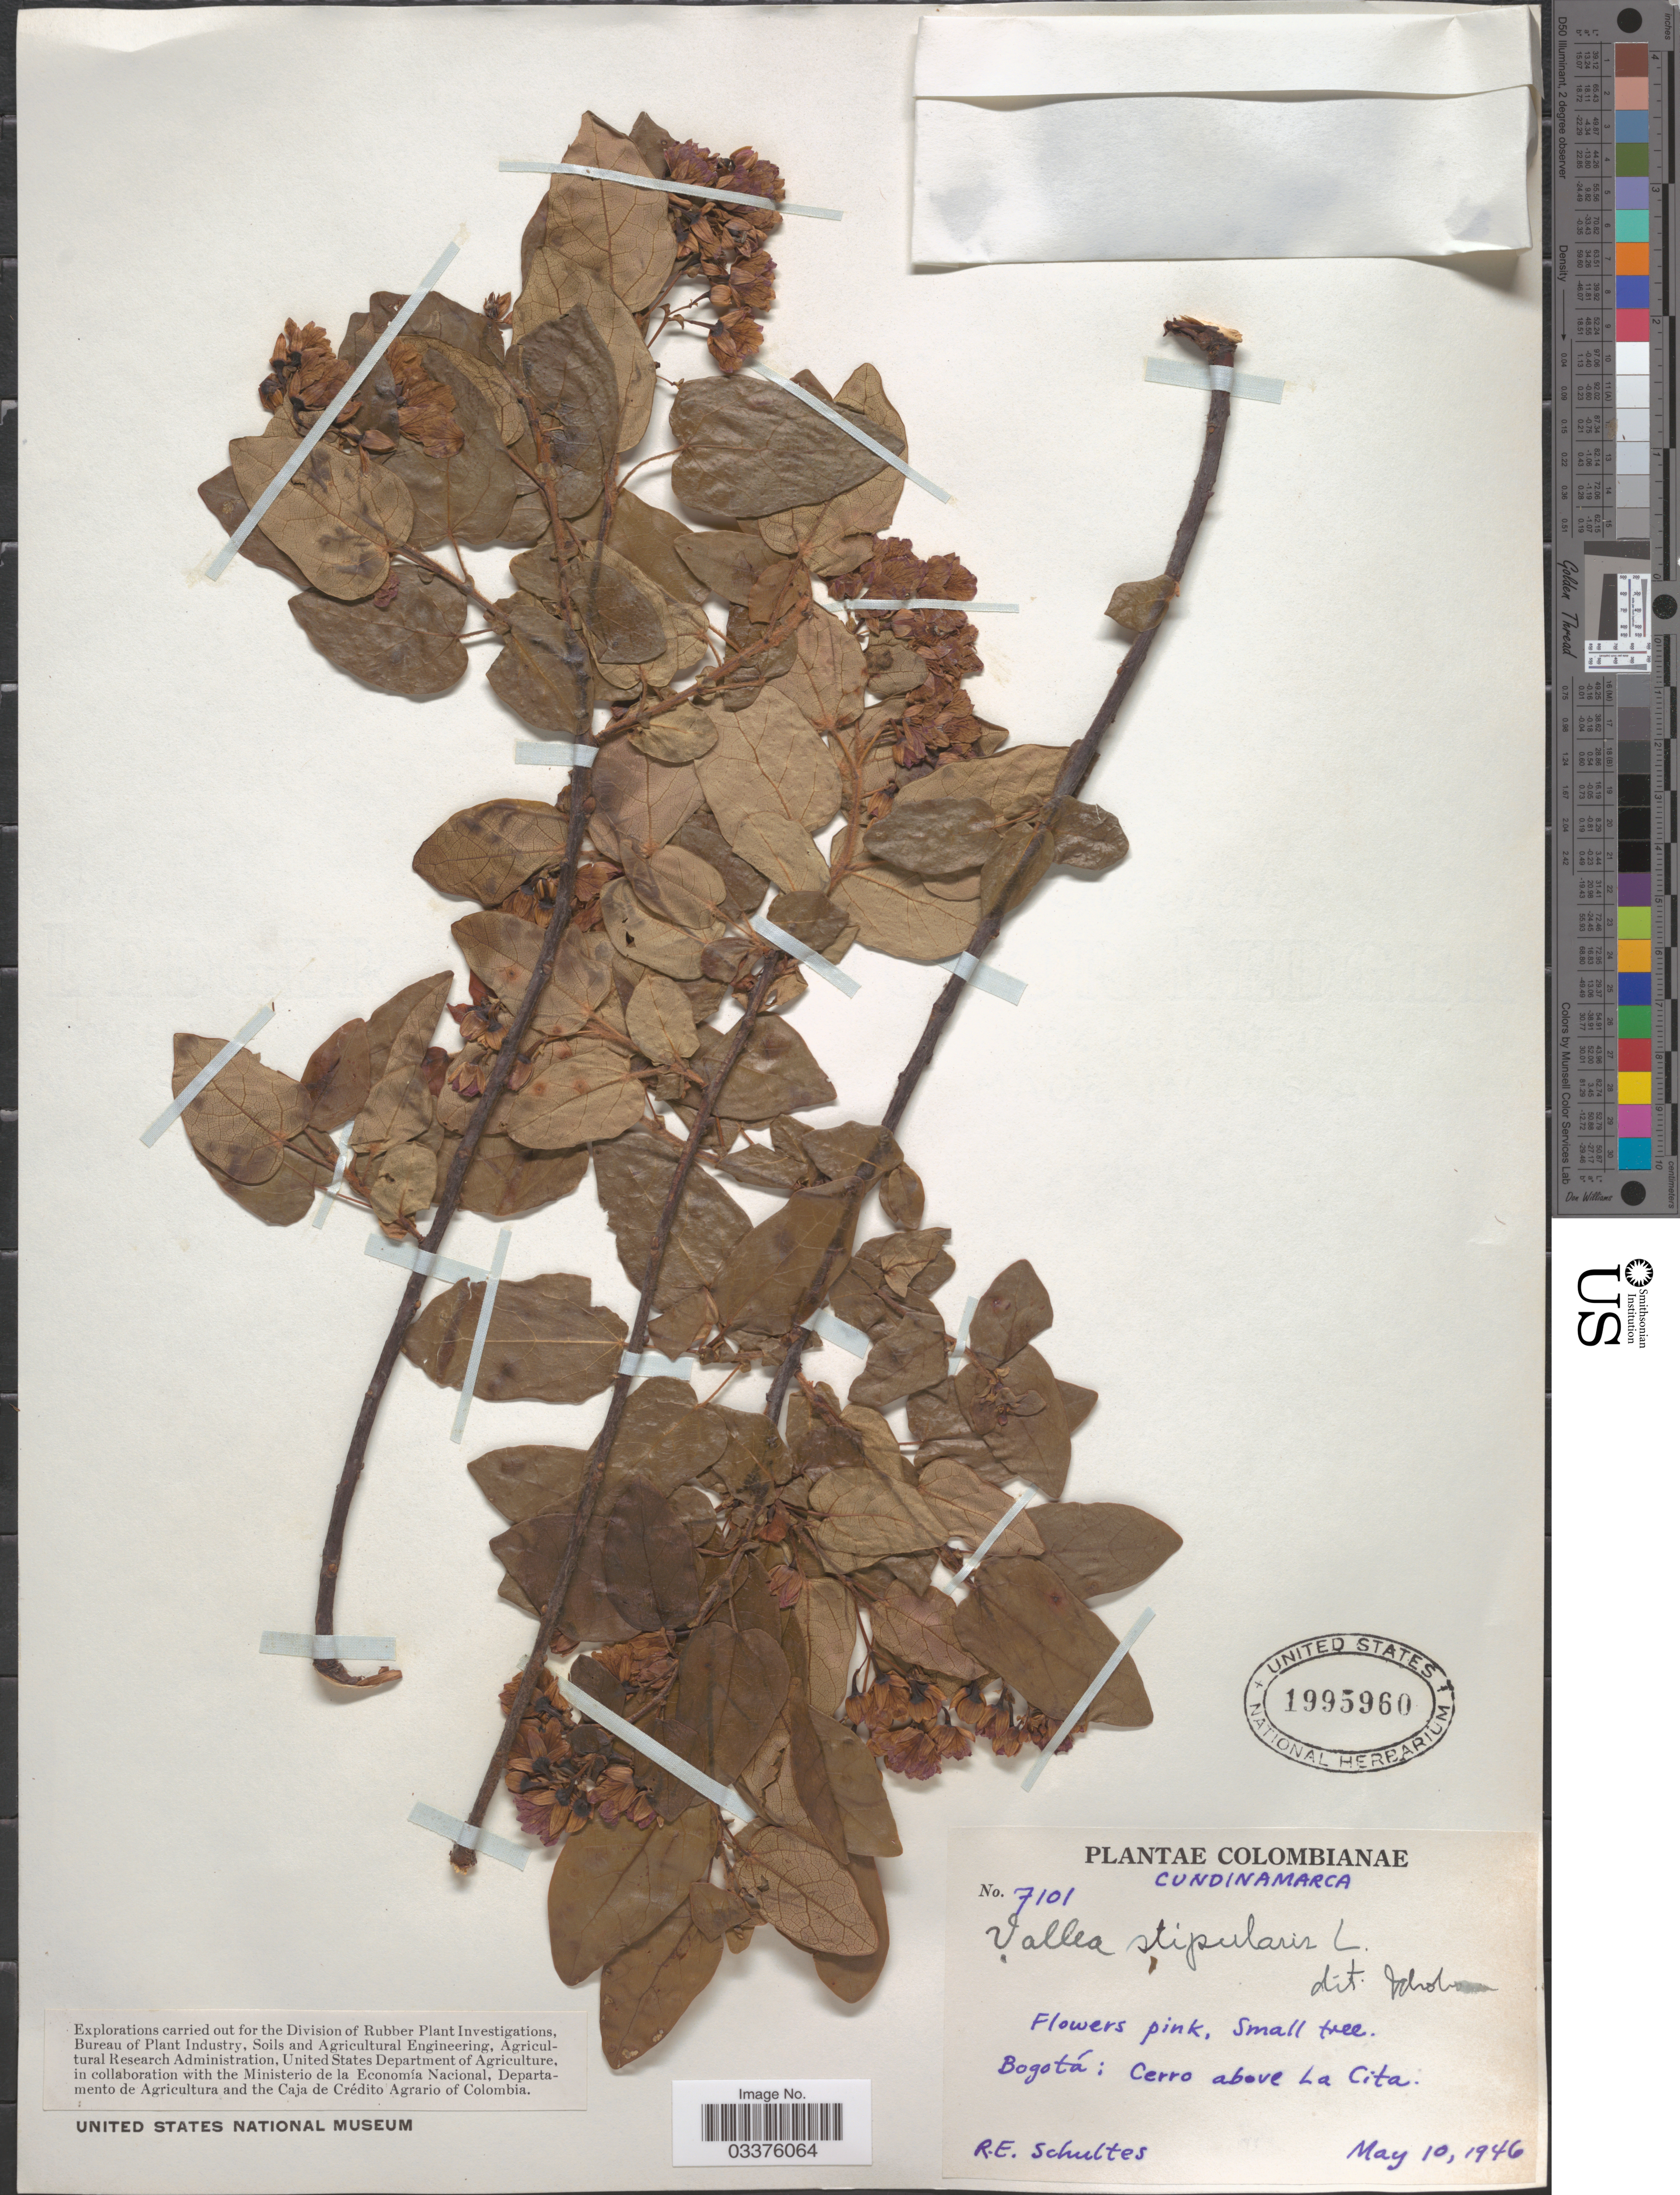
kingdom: Plantae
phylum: Tracheophyta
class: Magnoliopsida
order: Oxalidales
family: Elaeocarpaceae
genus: Vallea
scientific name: Vallea stipularis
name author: L. f.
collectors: R. E. Schultes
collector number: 7101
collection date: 1946-05-10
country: Colombia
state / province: Cundinamarca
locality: Bogotá: Cerro above La Cita.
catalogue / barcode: US 1995960